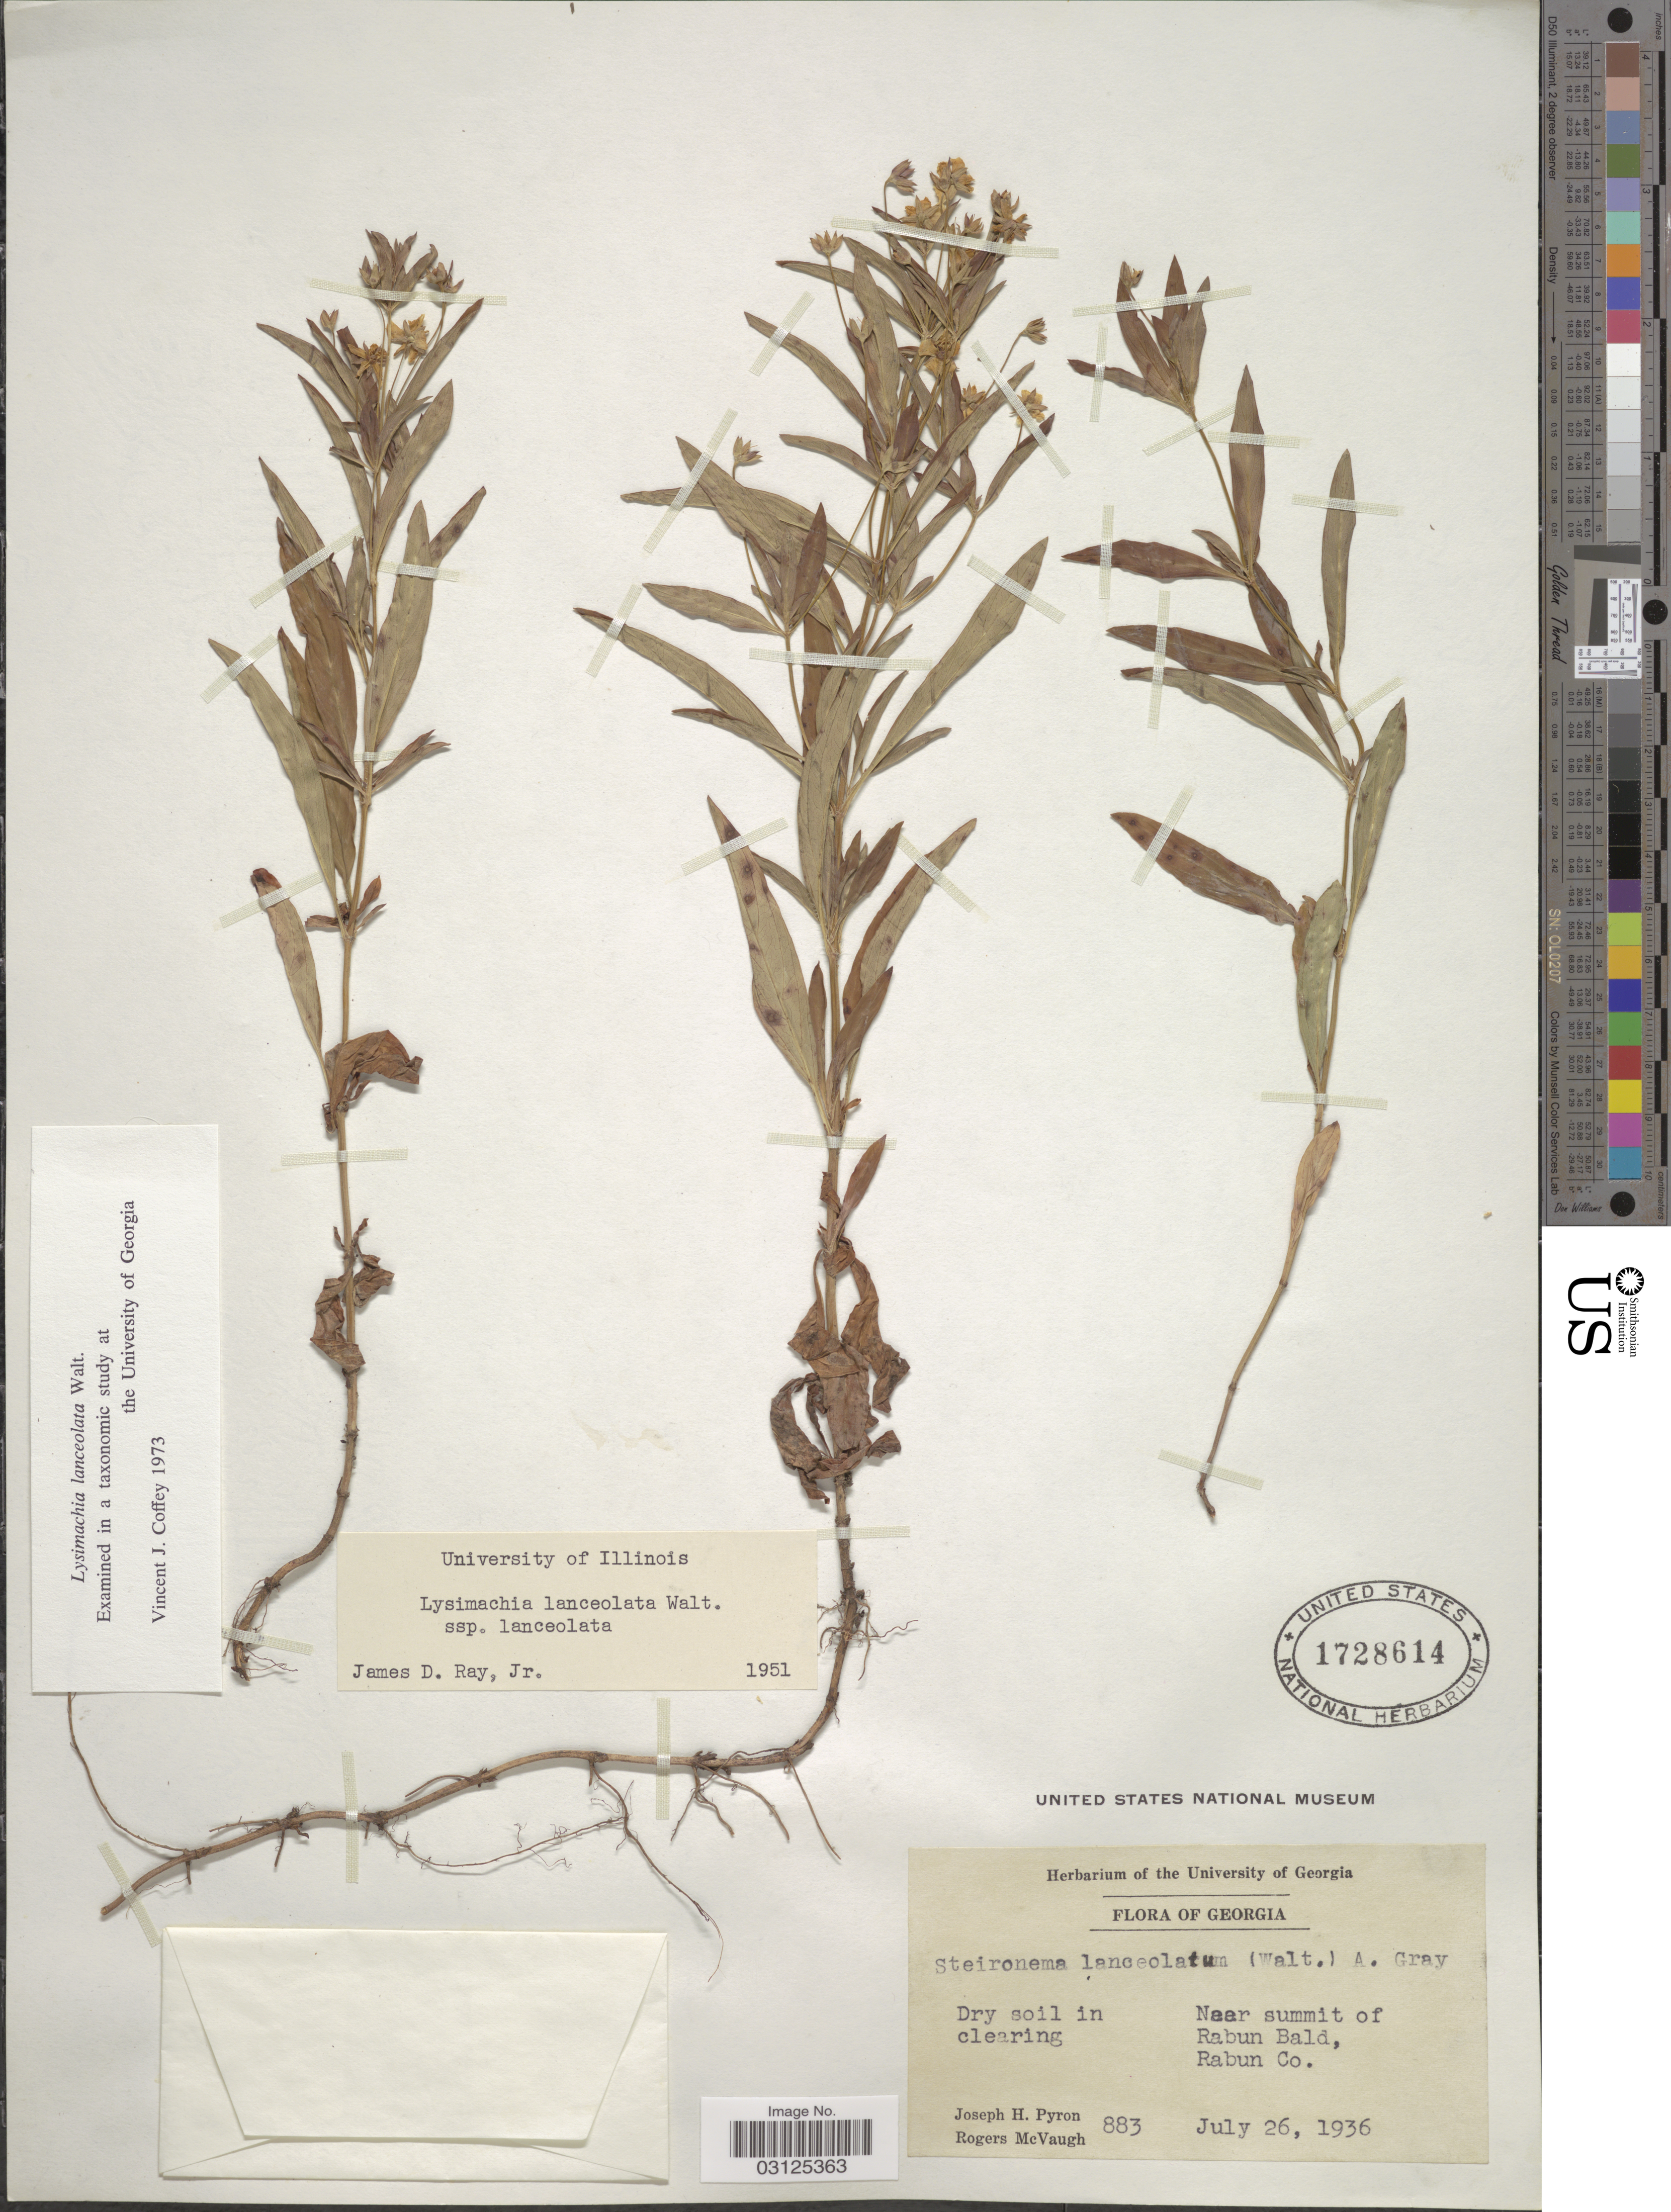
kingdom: Plantae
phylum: Tracheophyta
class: Magnoliopsida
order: Ericales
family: Primulaceae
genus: Lysimachia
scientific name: Lysimachia lanceolata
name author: Walter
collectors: J. H. Pyron & R. McVaugh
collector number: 883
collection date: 1936-07-26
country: United States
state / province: Georgia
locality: Near summit of Rabun Bald, Rabun Co.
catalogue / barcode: US 1728614